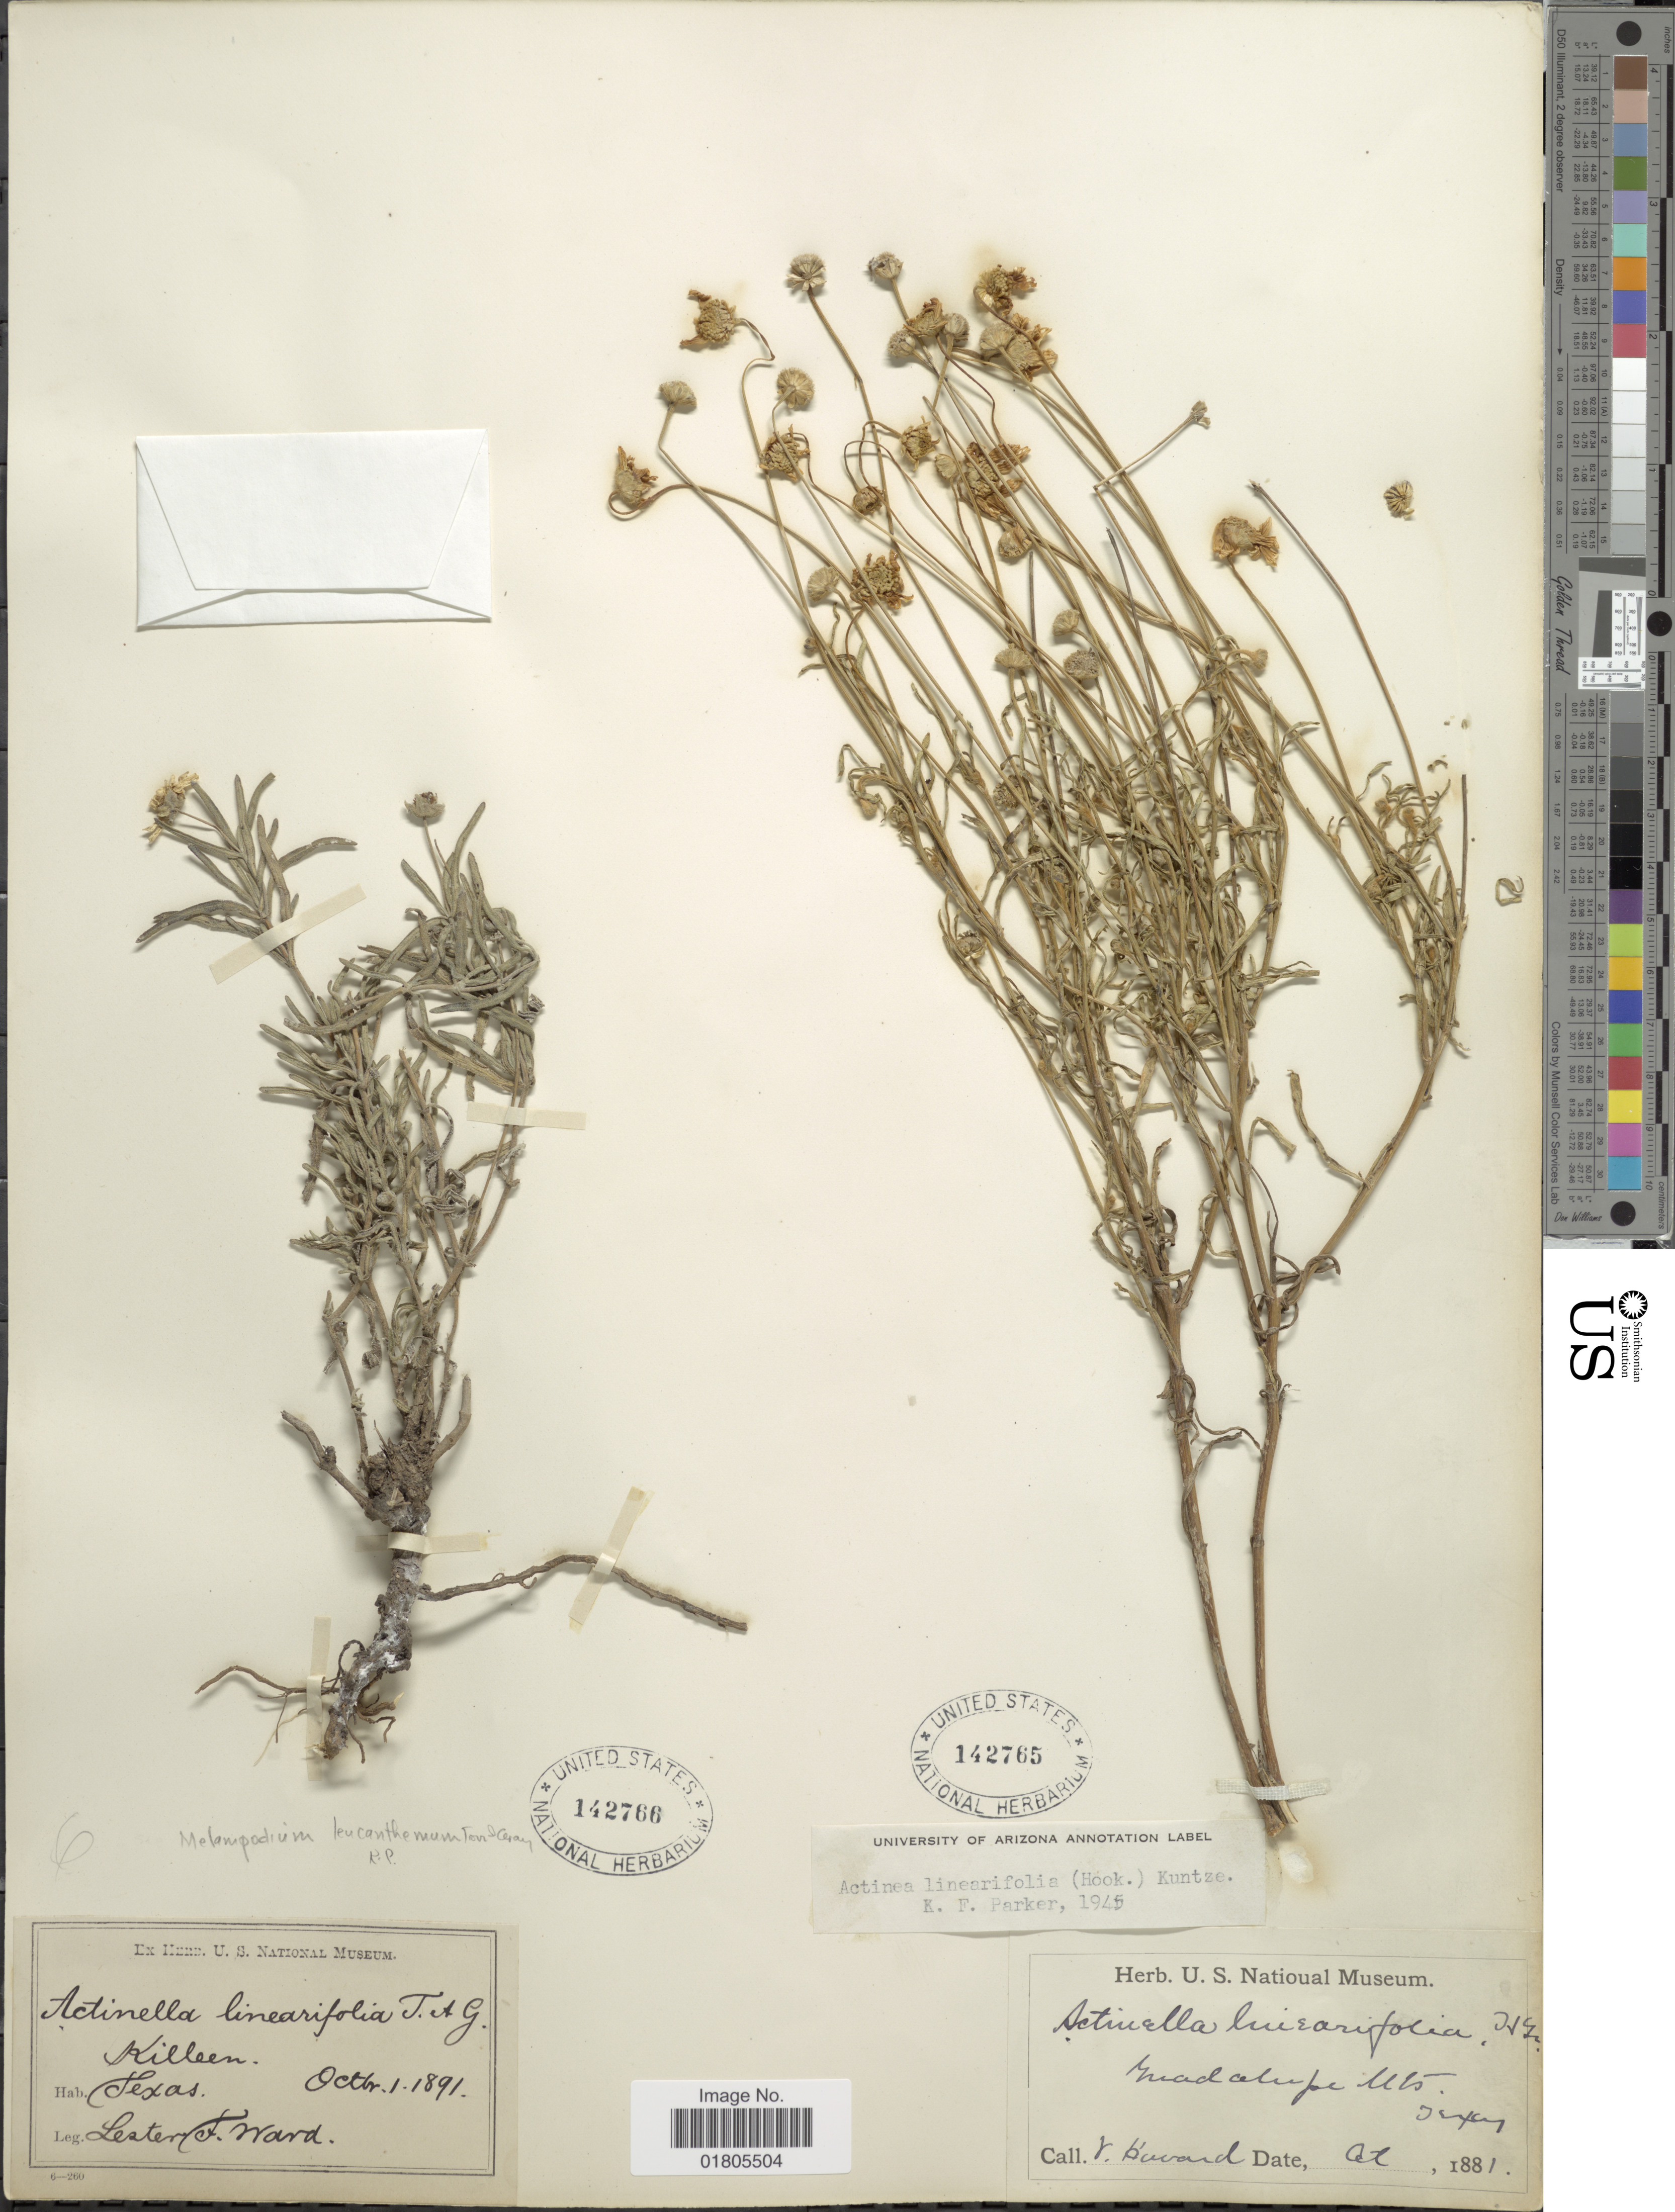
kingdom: Plantae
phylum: Tracheophyta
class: Magnoliopsida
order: Asterales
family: Asteraceae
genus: Actinea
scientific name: Actinea linearifolia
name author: (Hook.) Kuntze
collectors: L. F. Ward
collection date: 1891-10-01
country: United States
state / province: Texas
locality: Killeen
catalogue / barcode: US 142766-2